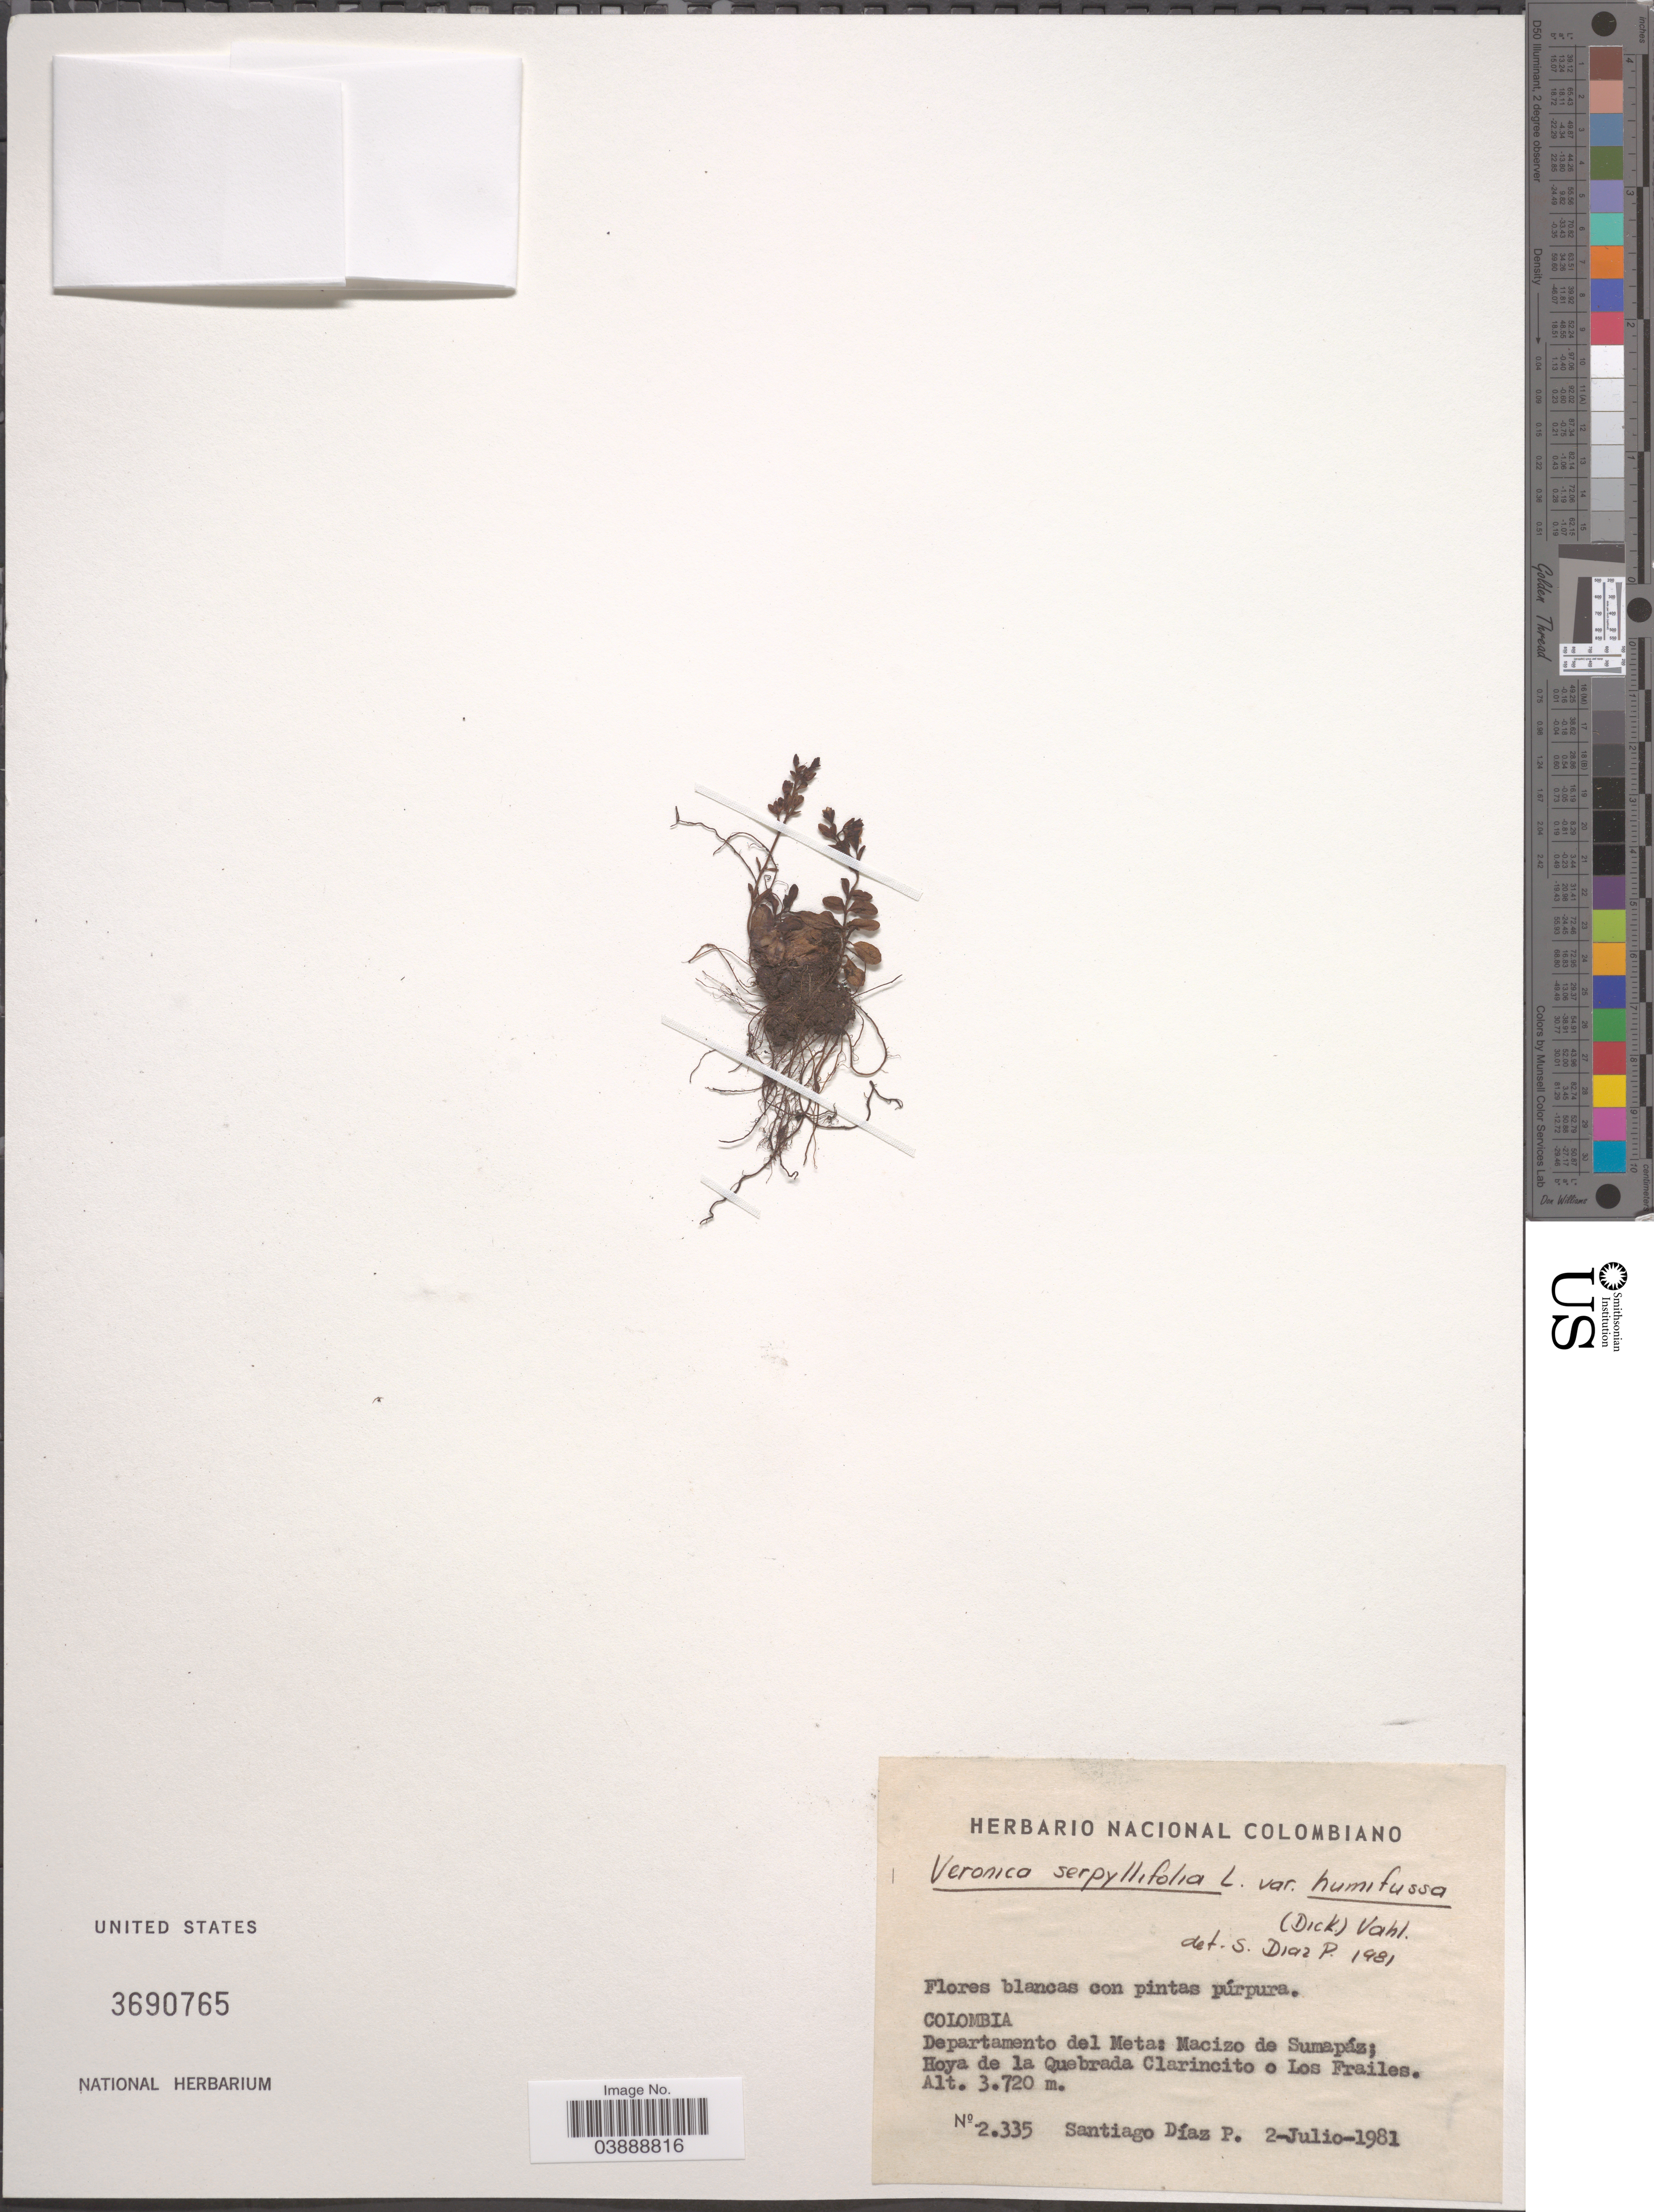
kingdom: Plantae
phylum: Tracheophyta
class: Magnoliopsida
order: Lamiales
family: Plantaginaceae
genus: Veronica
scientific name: Veronica serpyllifolia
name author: L.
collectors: S. Diaz P.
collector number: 2335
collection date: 1981-07-02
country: Colombia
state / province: Meta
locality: Departamento del Meta: Macizo de Sumapáz; Hoya de la Quebrada Clarincito o Los Frailes.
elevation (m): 3720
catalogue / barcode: US 3690765